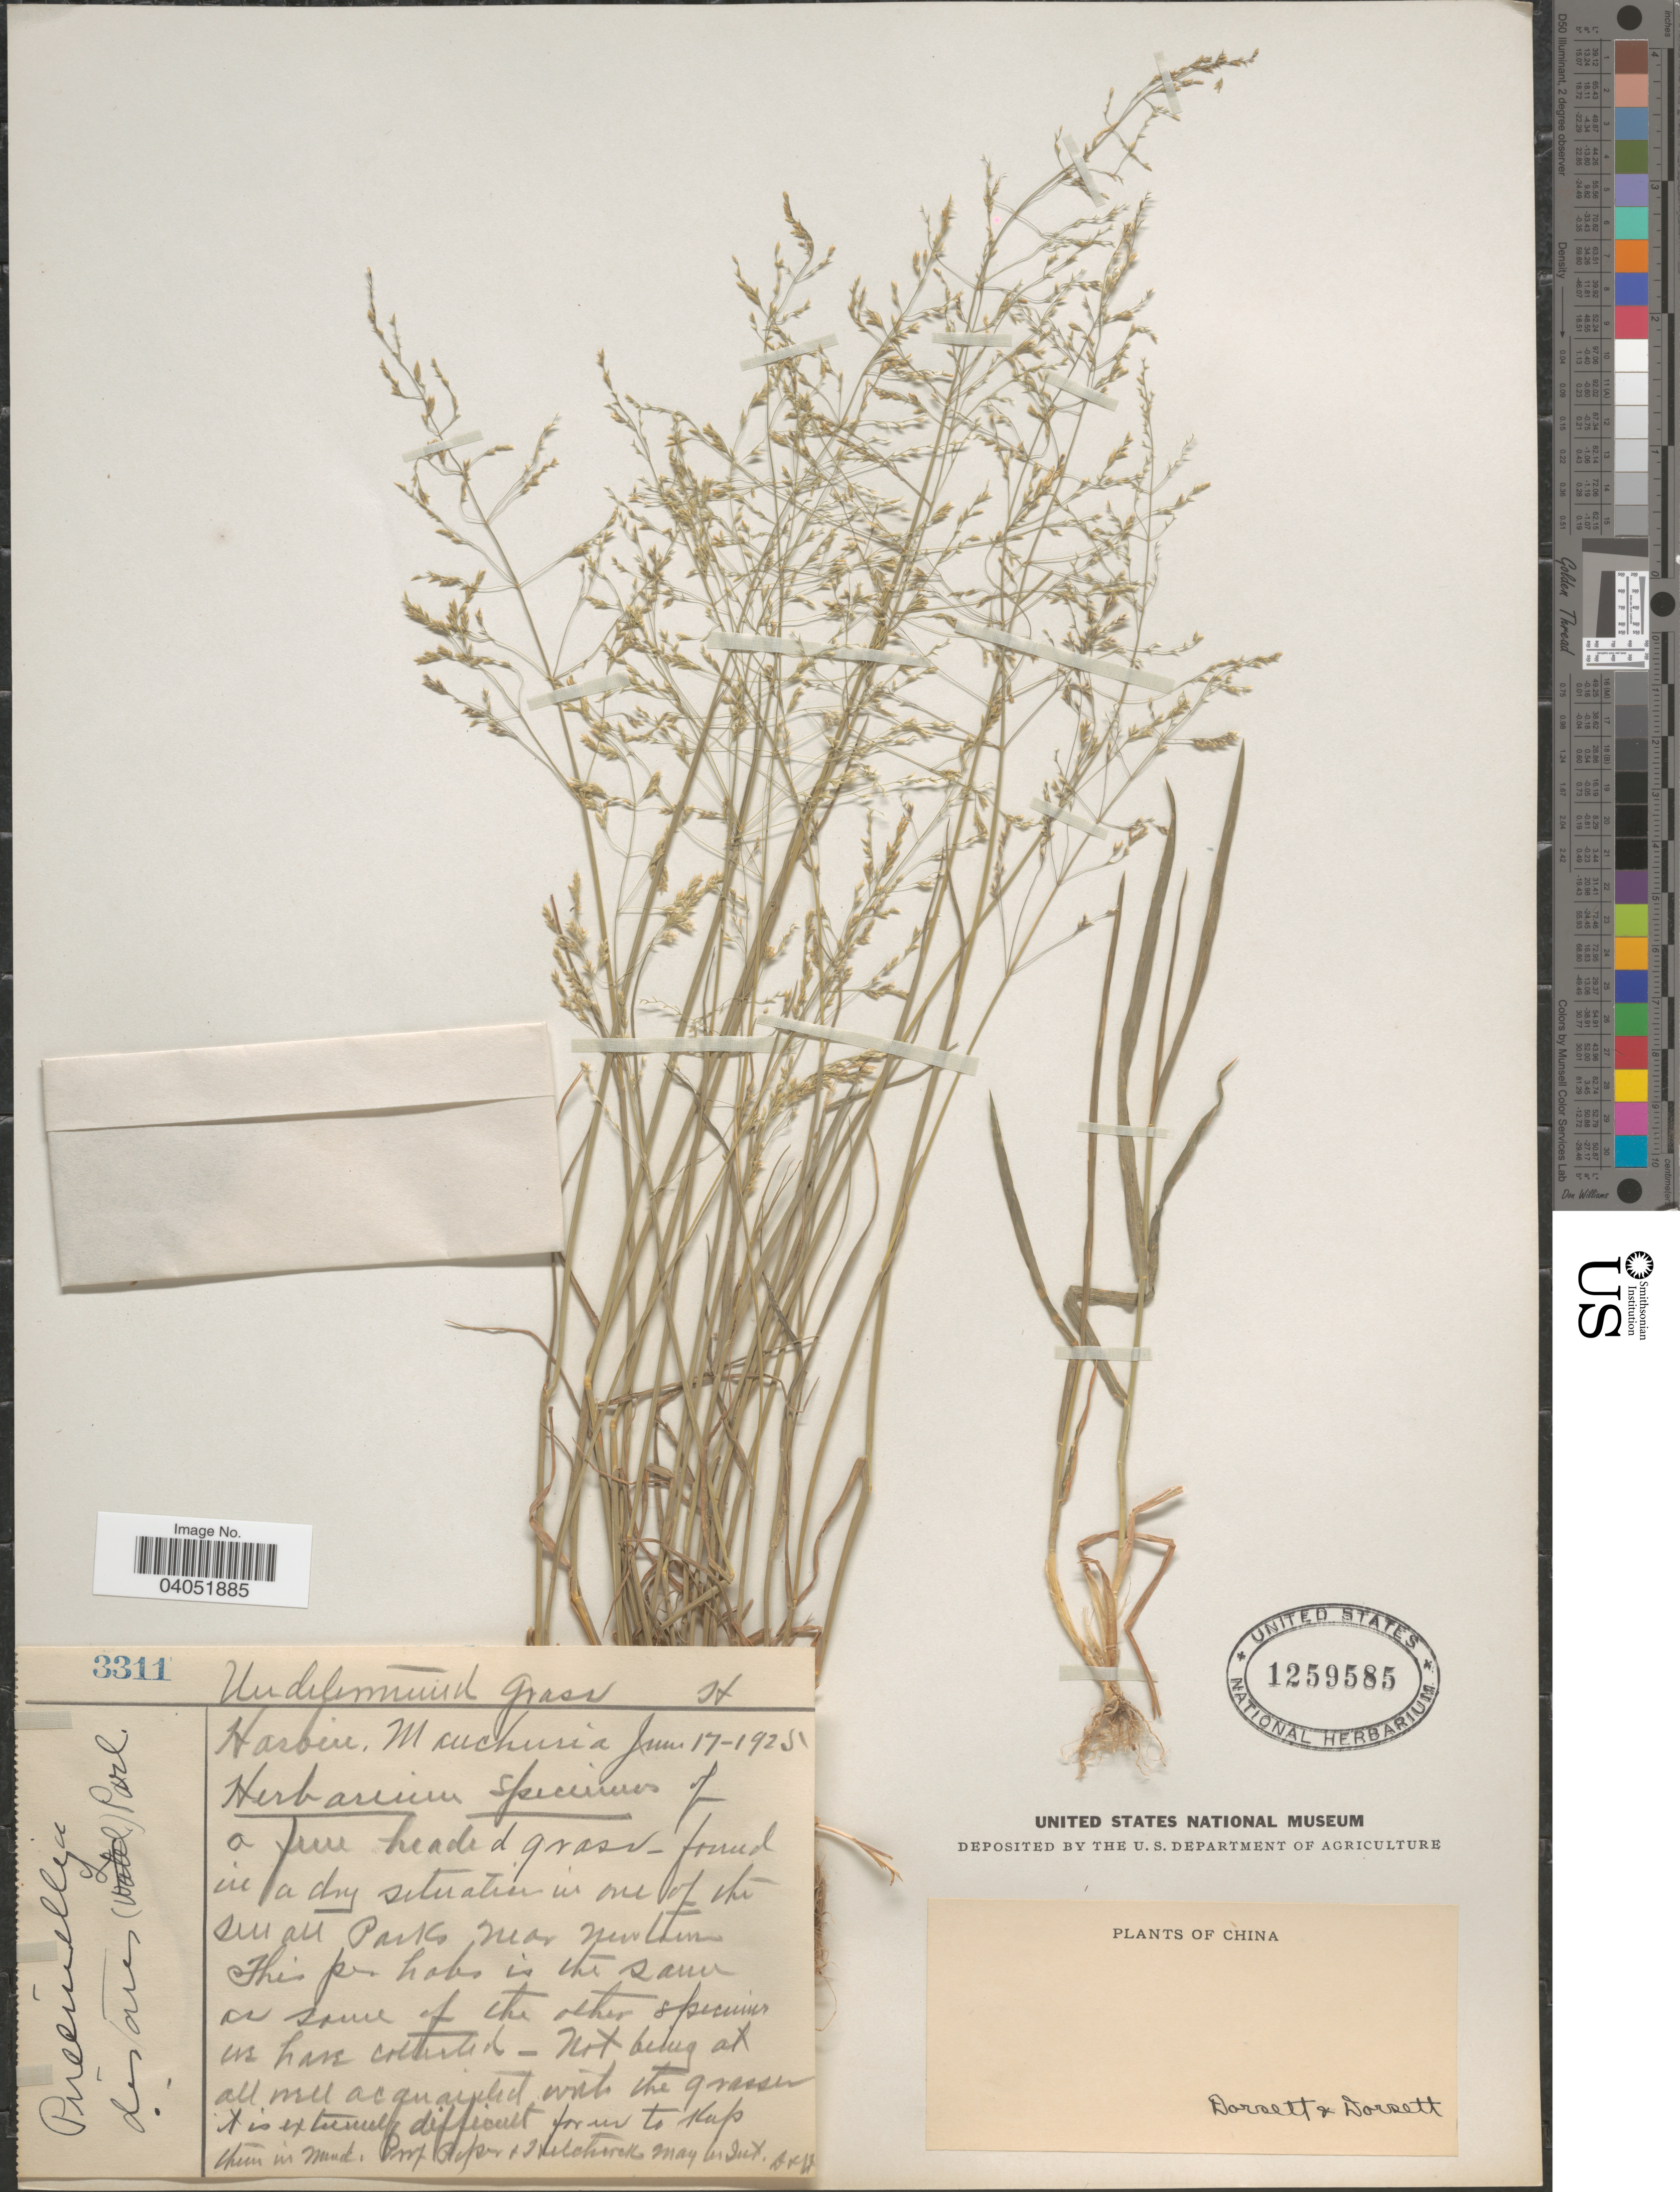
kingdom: Plantae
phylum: Tracheophyta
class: Liliopsida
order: Poales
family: Poaceae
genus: Puccinellia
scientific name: Puccinellia distans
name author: (Jacq.) Parl.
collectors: -- Dorsett & -- Dorsett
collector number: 3311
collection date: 1925-06-17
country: China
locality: Harbin, Manchuria.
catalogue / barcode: US 1259585